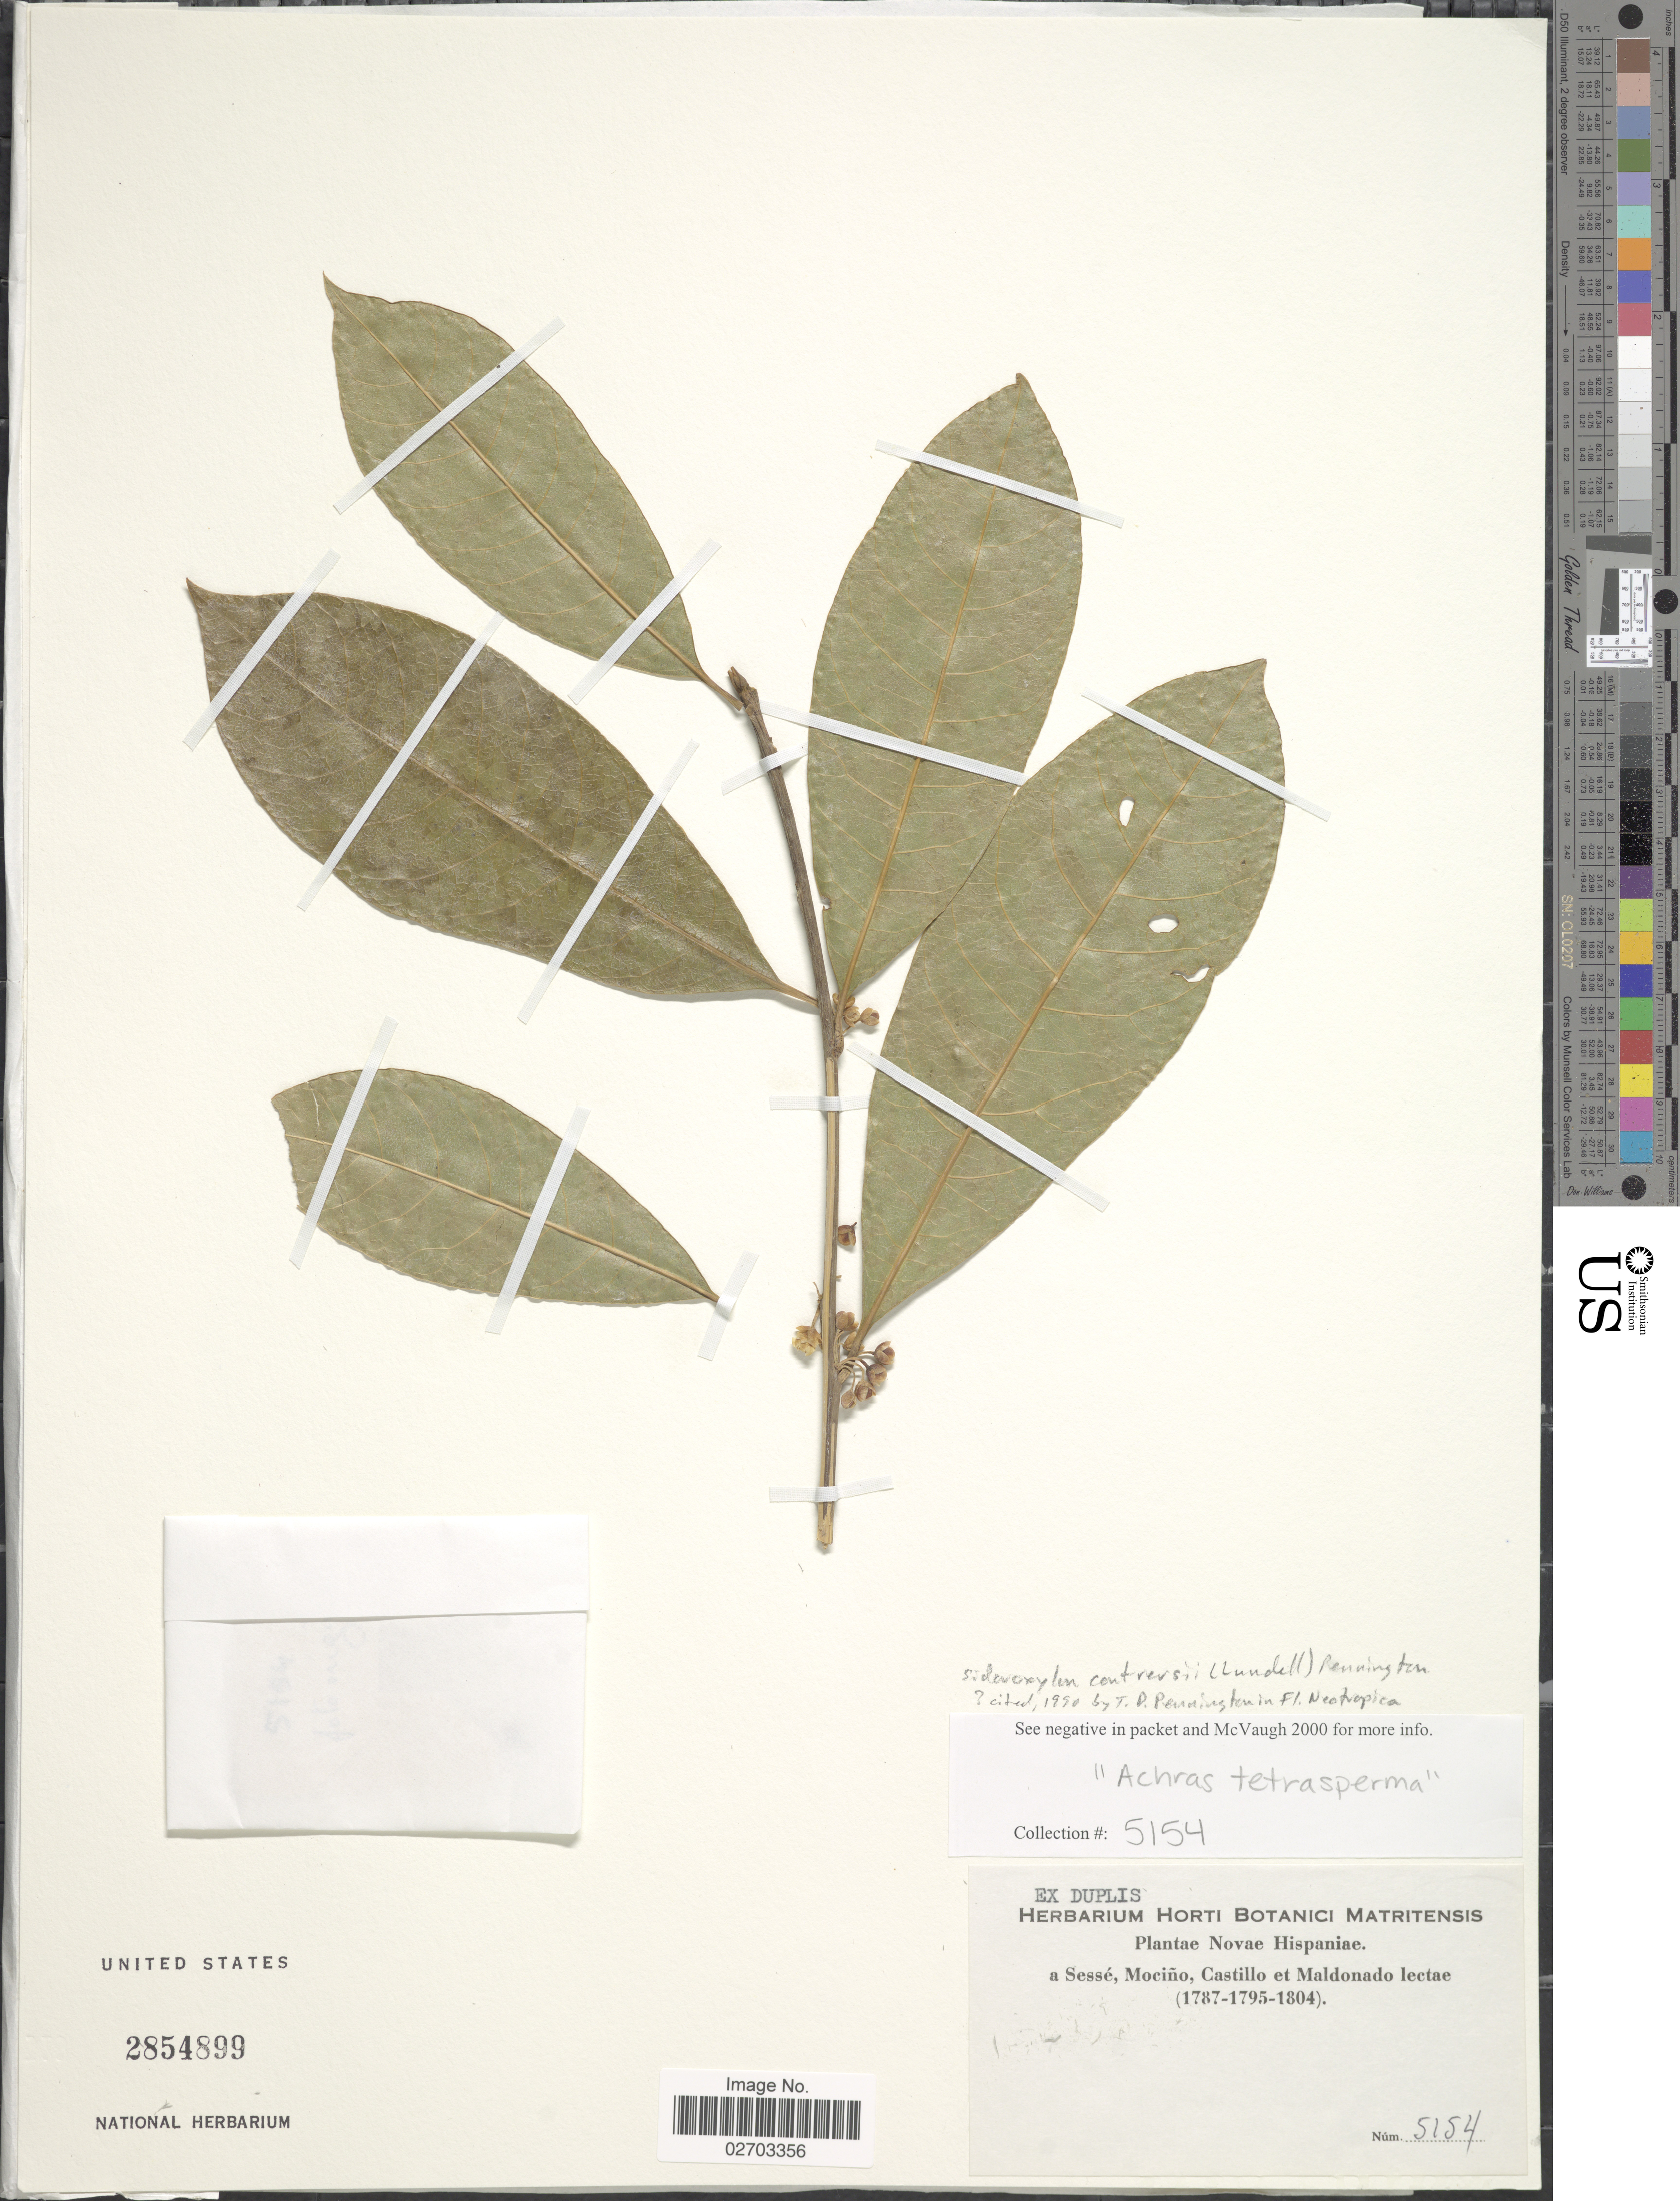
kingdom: Plantae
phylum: Tracheophyta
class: Magnoliopsida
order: Ericales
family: Sapotaceae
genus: Sideroxylon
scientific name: Sideroxylon contrerasii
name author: (Lundell) T.D. Penn.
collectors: Sessé, --, Mociño, Castillo, -- & Maldonado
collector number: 5154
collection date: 1787/1804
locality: Novae Hispaniae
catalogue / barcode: US 2854899